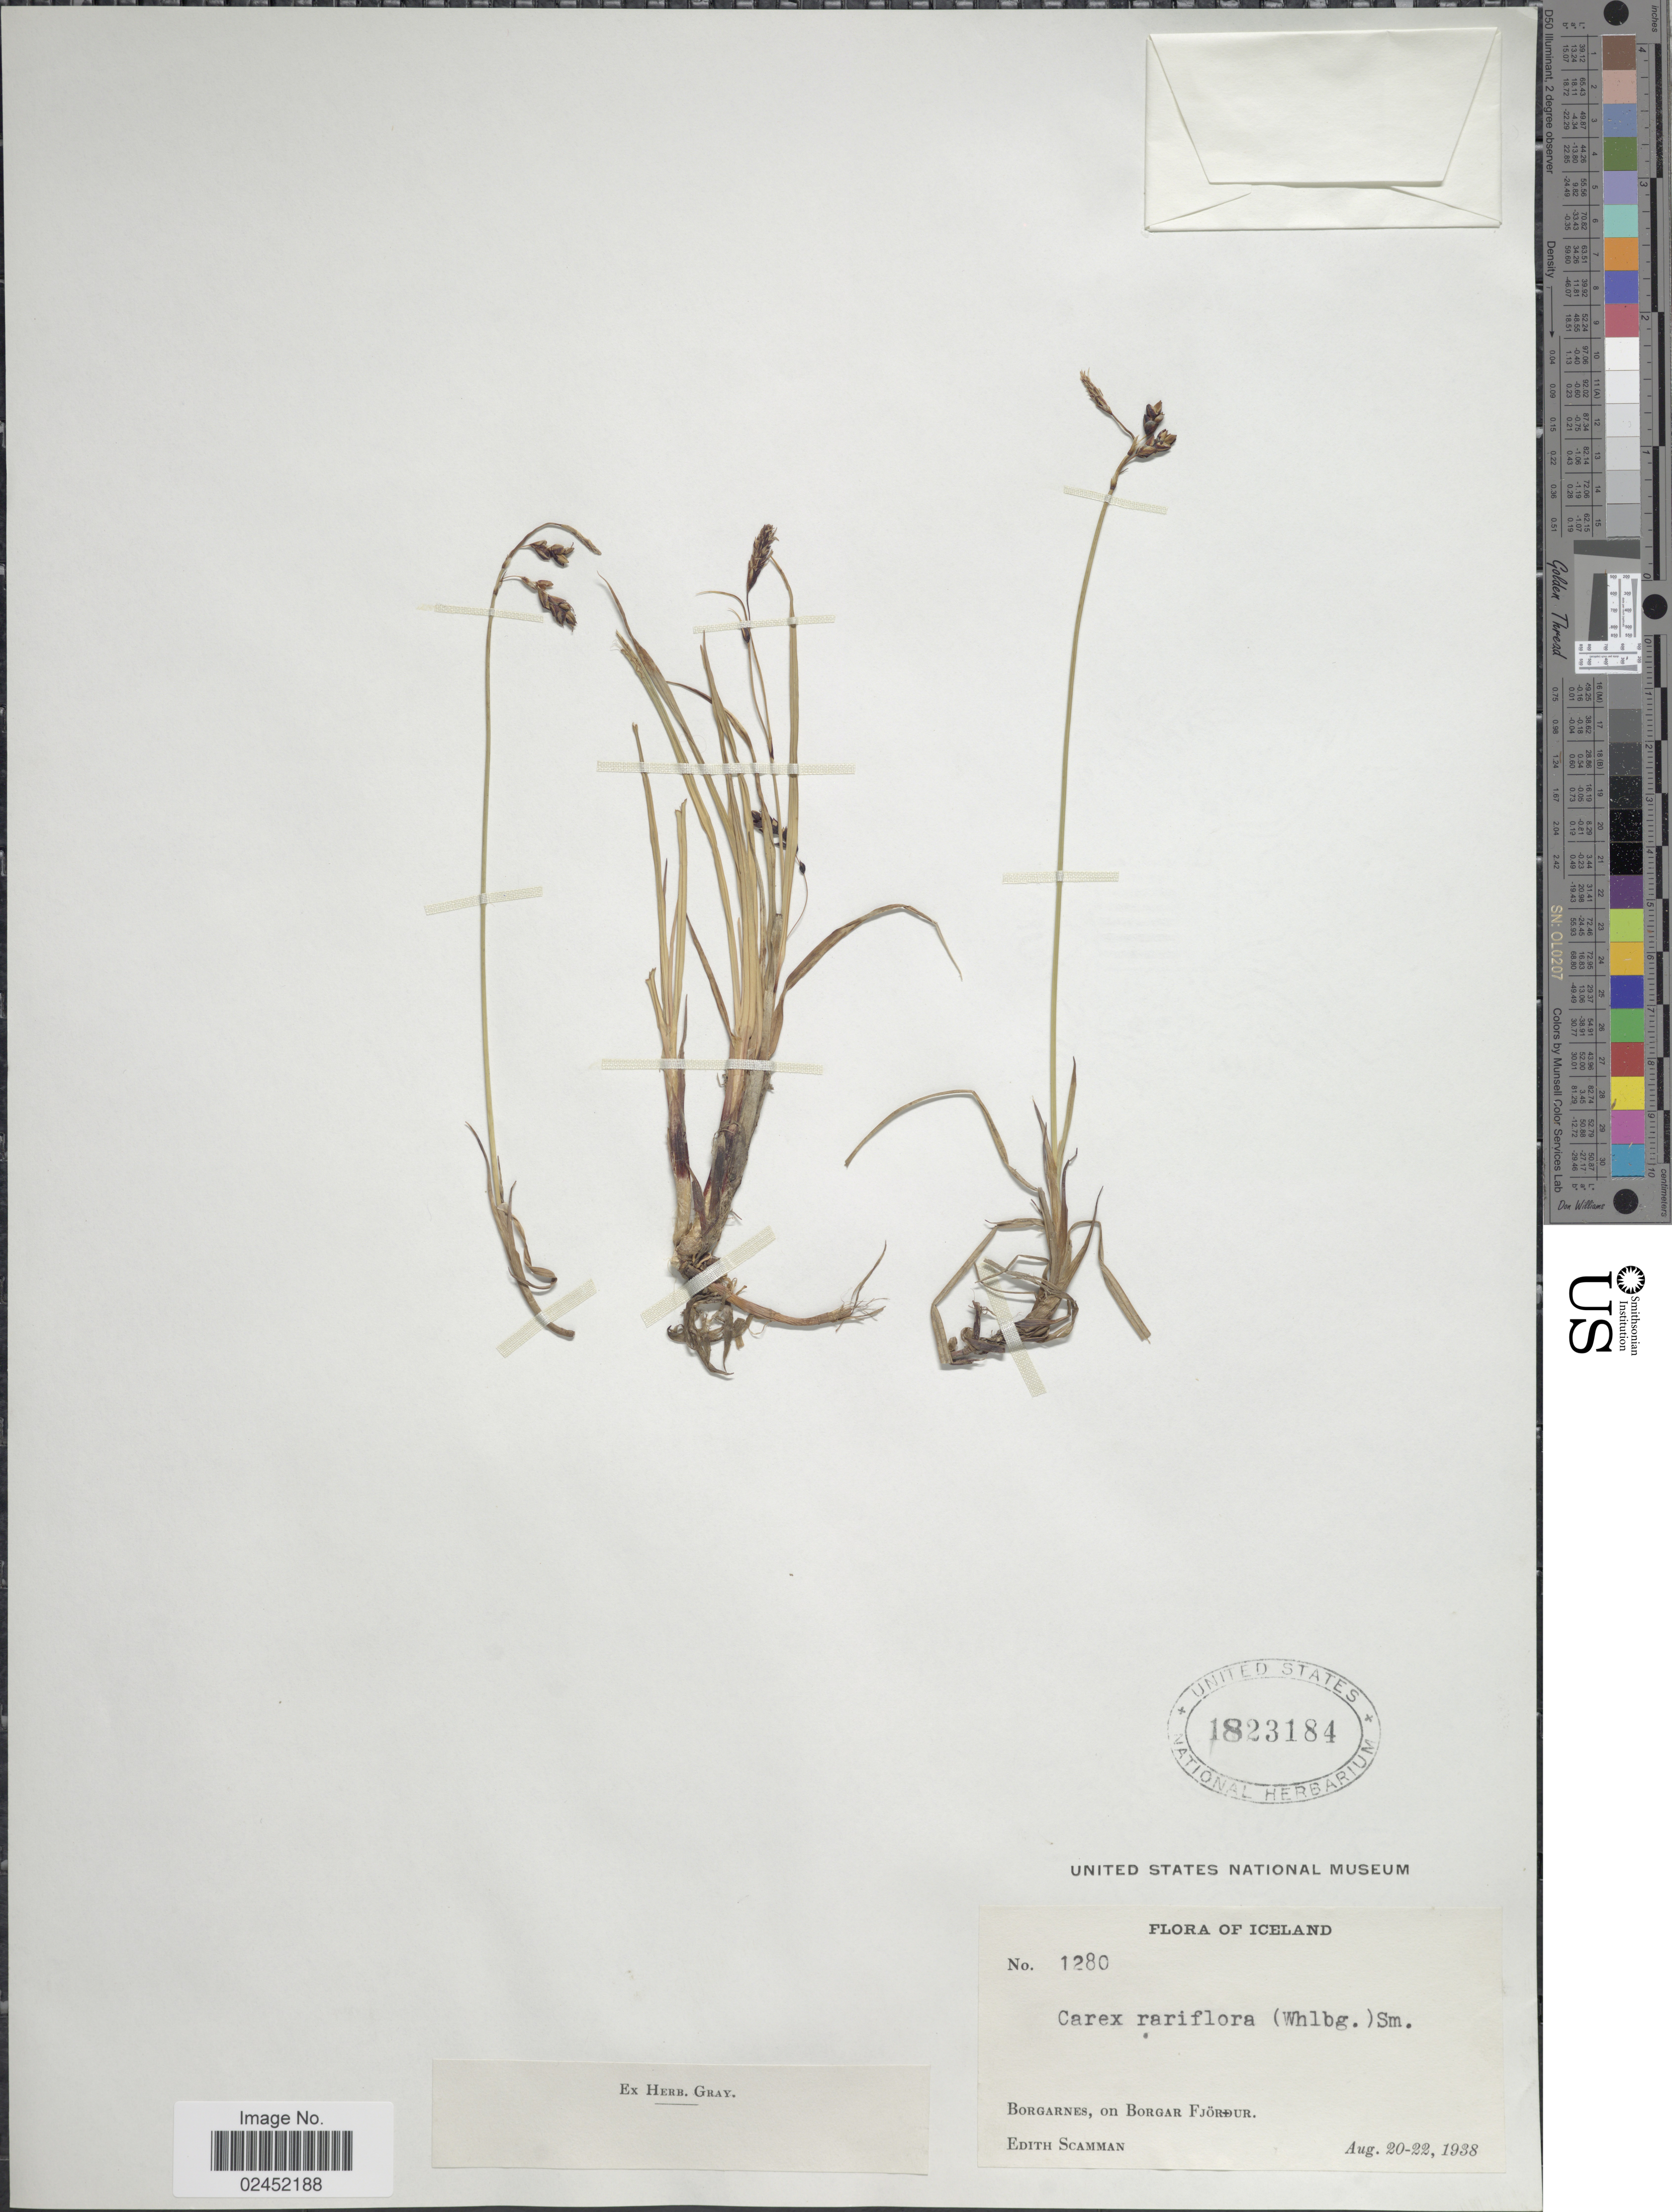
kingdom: Plantae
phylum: Tracheophyta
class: Liliopsida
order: Poales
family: Cyperaceae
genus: Carex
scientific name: Carex rariflora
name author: (Wahlenb.) Sm.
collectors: E. Scamman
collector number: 1280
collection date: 1938-08-20/1938-08-22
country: Iceland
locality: Iceland. Borgarnes, On Borgar Fjordur.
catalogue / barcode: US 1823184